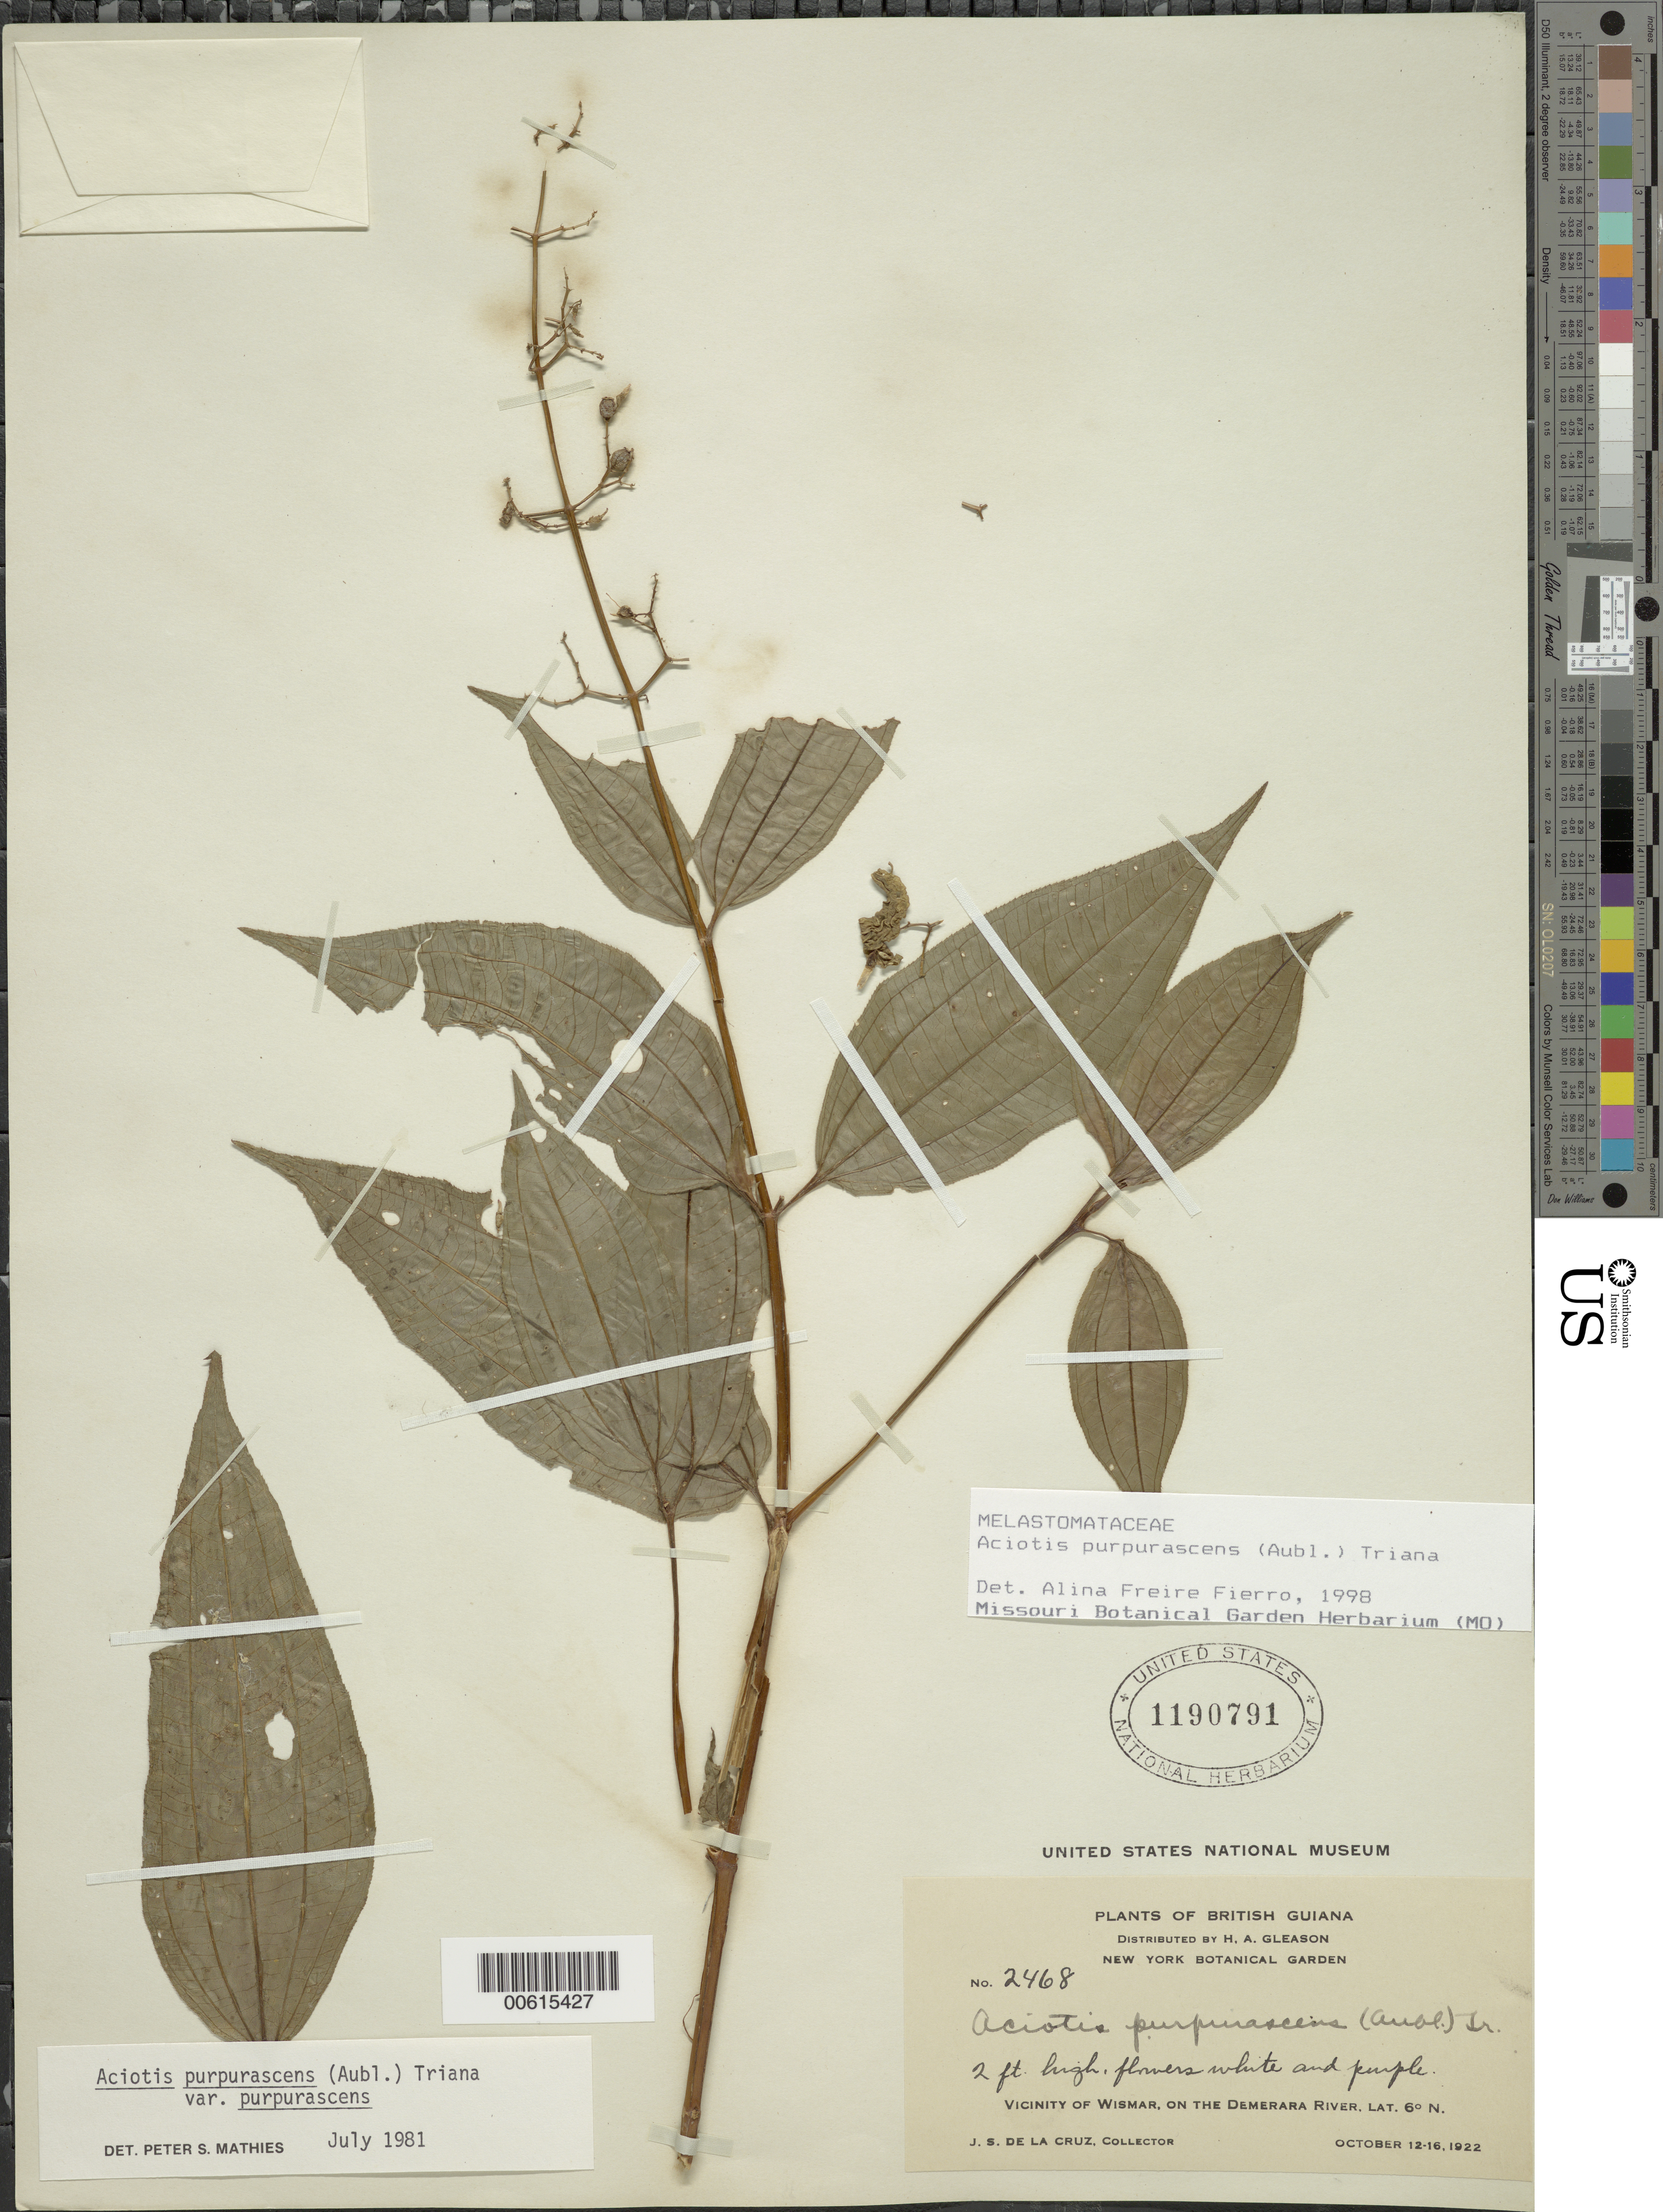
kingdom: Plantae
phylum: Tracheophyta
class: Magnoliopsida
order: Myrtales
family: Melastomataceae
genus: Aciotis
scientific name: Aciotis purpurascens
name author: (Aubl.) Triana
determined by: Freire-Fierro, A.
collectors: J. S. de la Cruz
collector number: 2468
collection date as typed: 12-Oct-22 to 16-Oct-22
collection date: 1922-10-12/1922-10-16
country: Guyana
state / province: U. Demerara-Berbice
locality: Wismar vic., on the Demerara River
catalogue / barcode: US 1190791